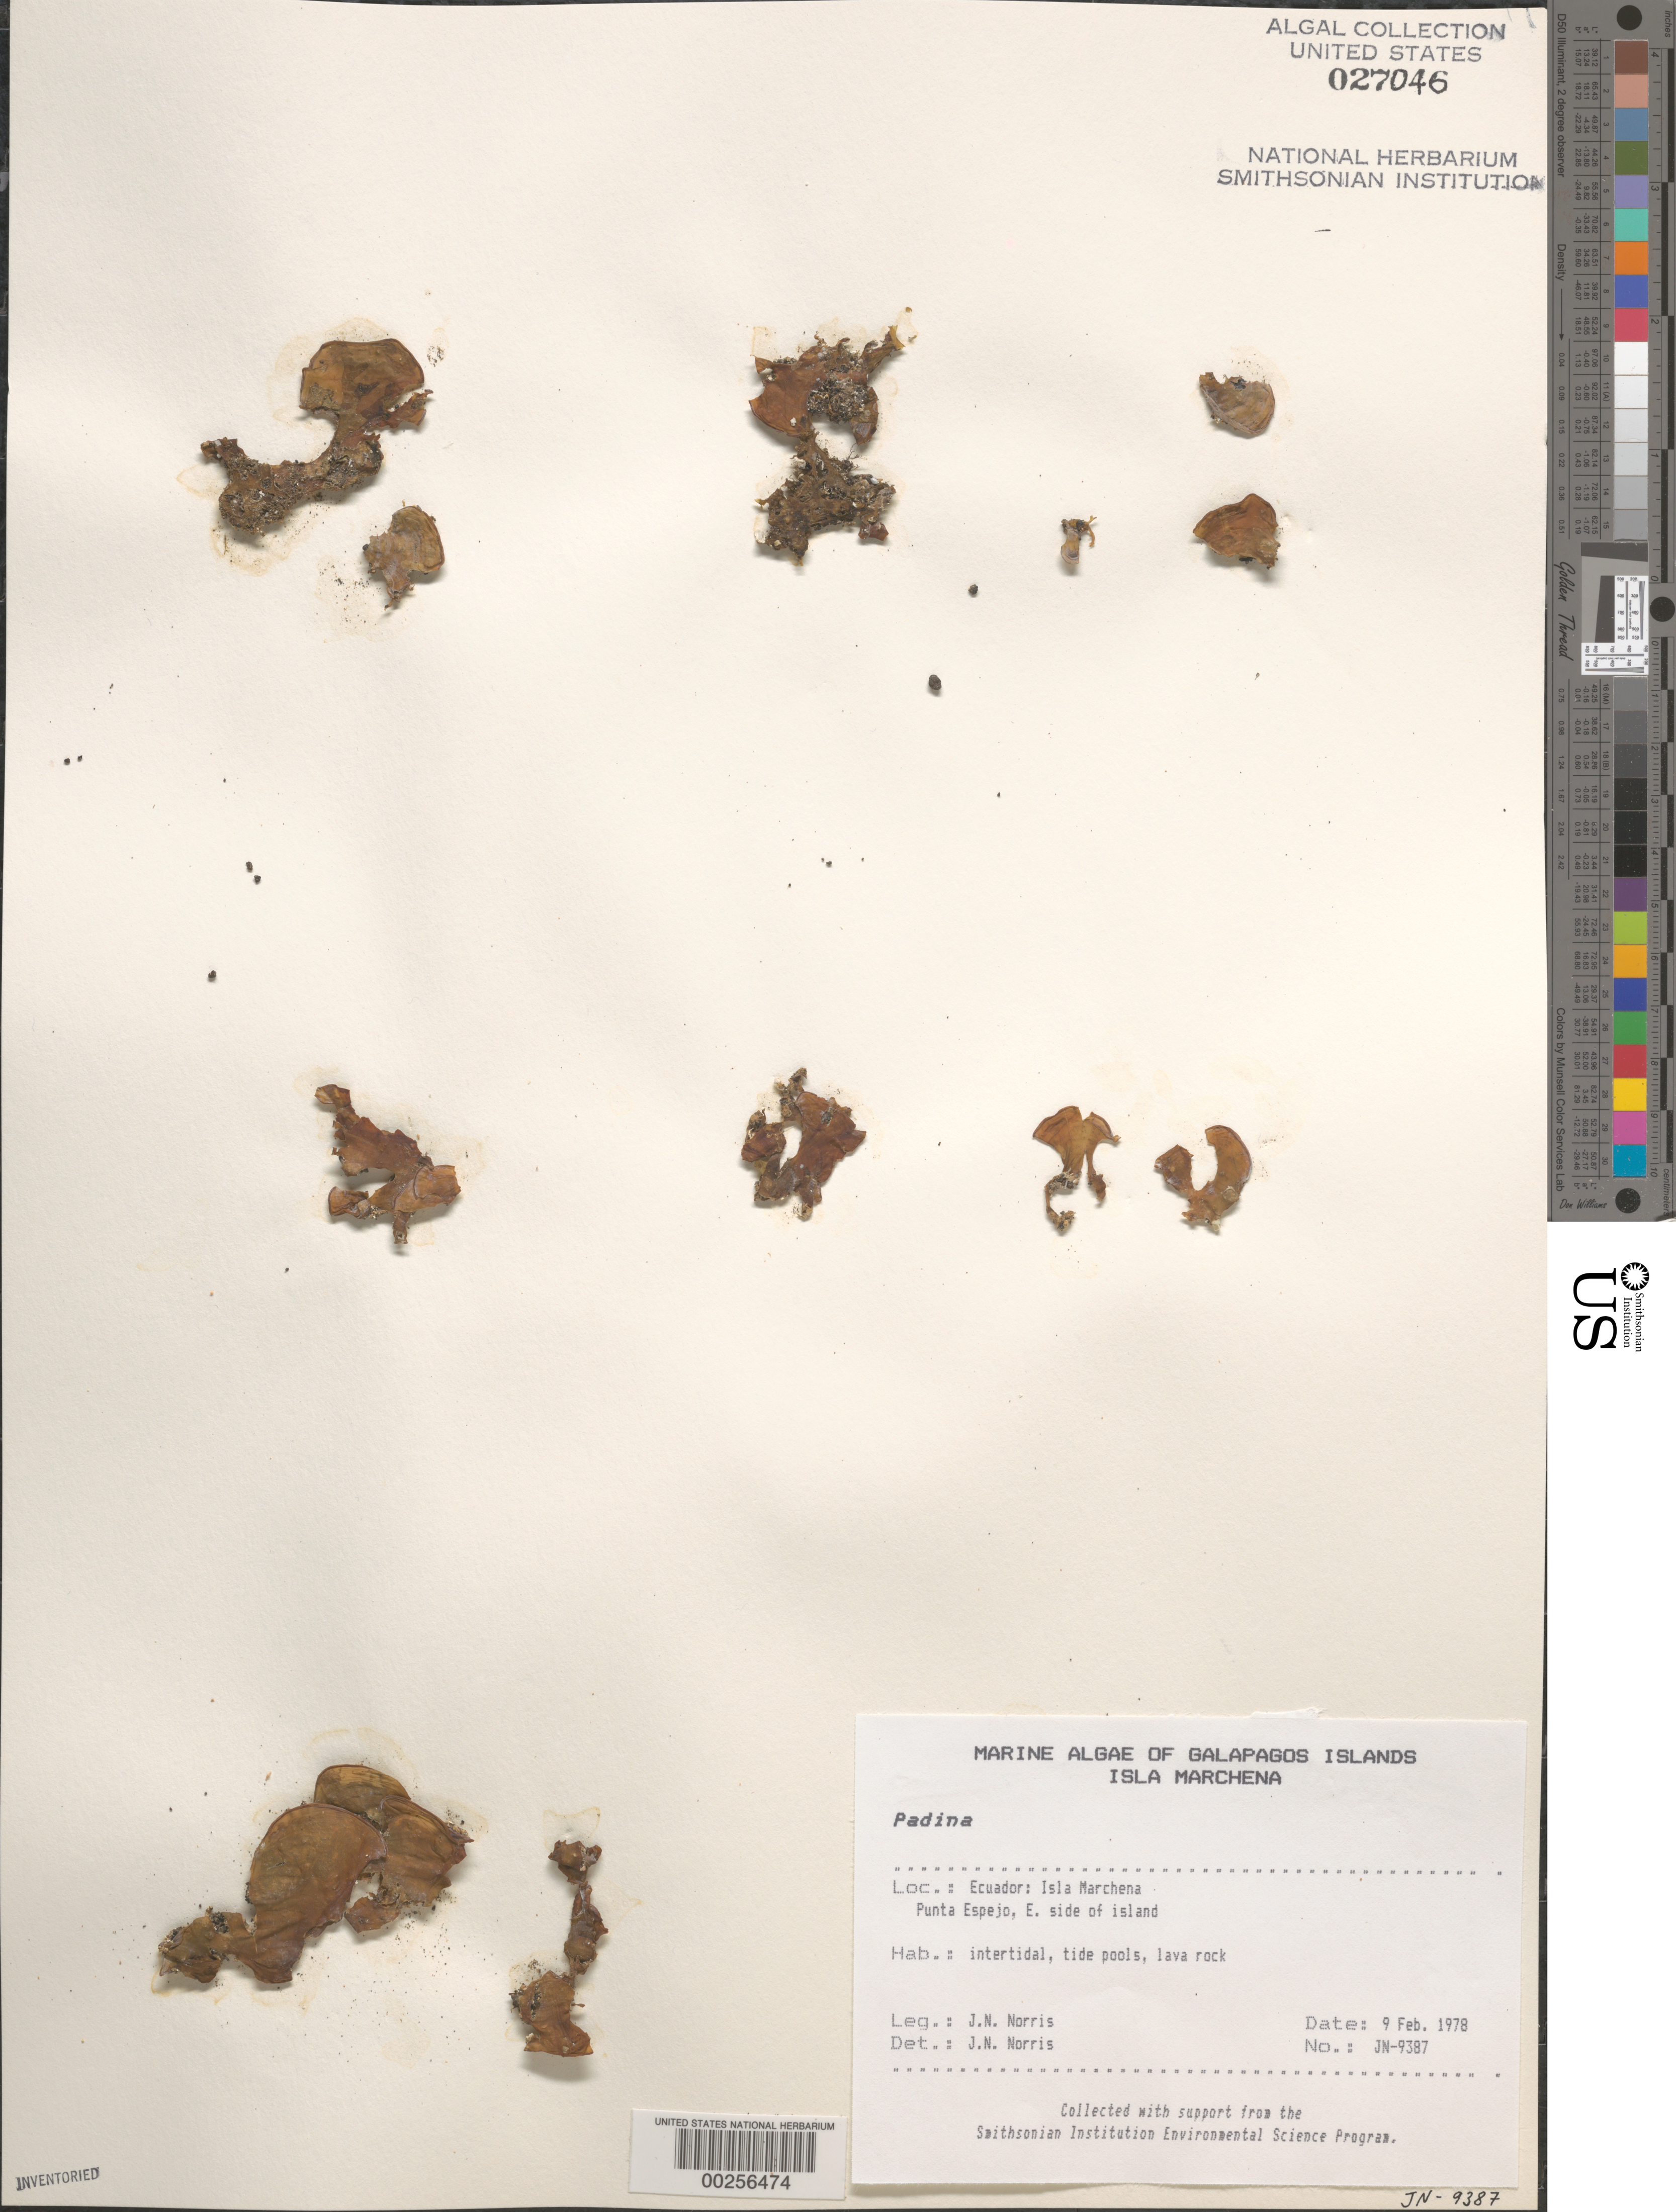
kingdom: Chromista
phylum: Ochrophyta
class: Phaeophyceae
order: Dictyotales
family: Dictyotaceae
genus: Padina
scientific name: Padina sp.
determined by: Norris, James N.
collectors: J. N. Norris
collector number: JN-9387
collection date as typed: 09 Feb 1978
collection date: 1978-02-09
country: Ecuador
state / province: Colón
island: Marchena [Bindloe]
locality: Punta Espejo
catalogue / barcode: US 27046